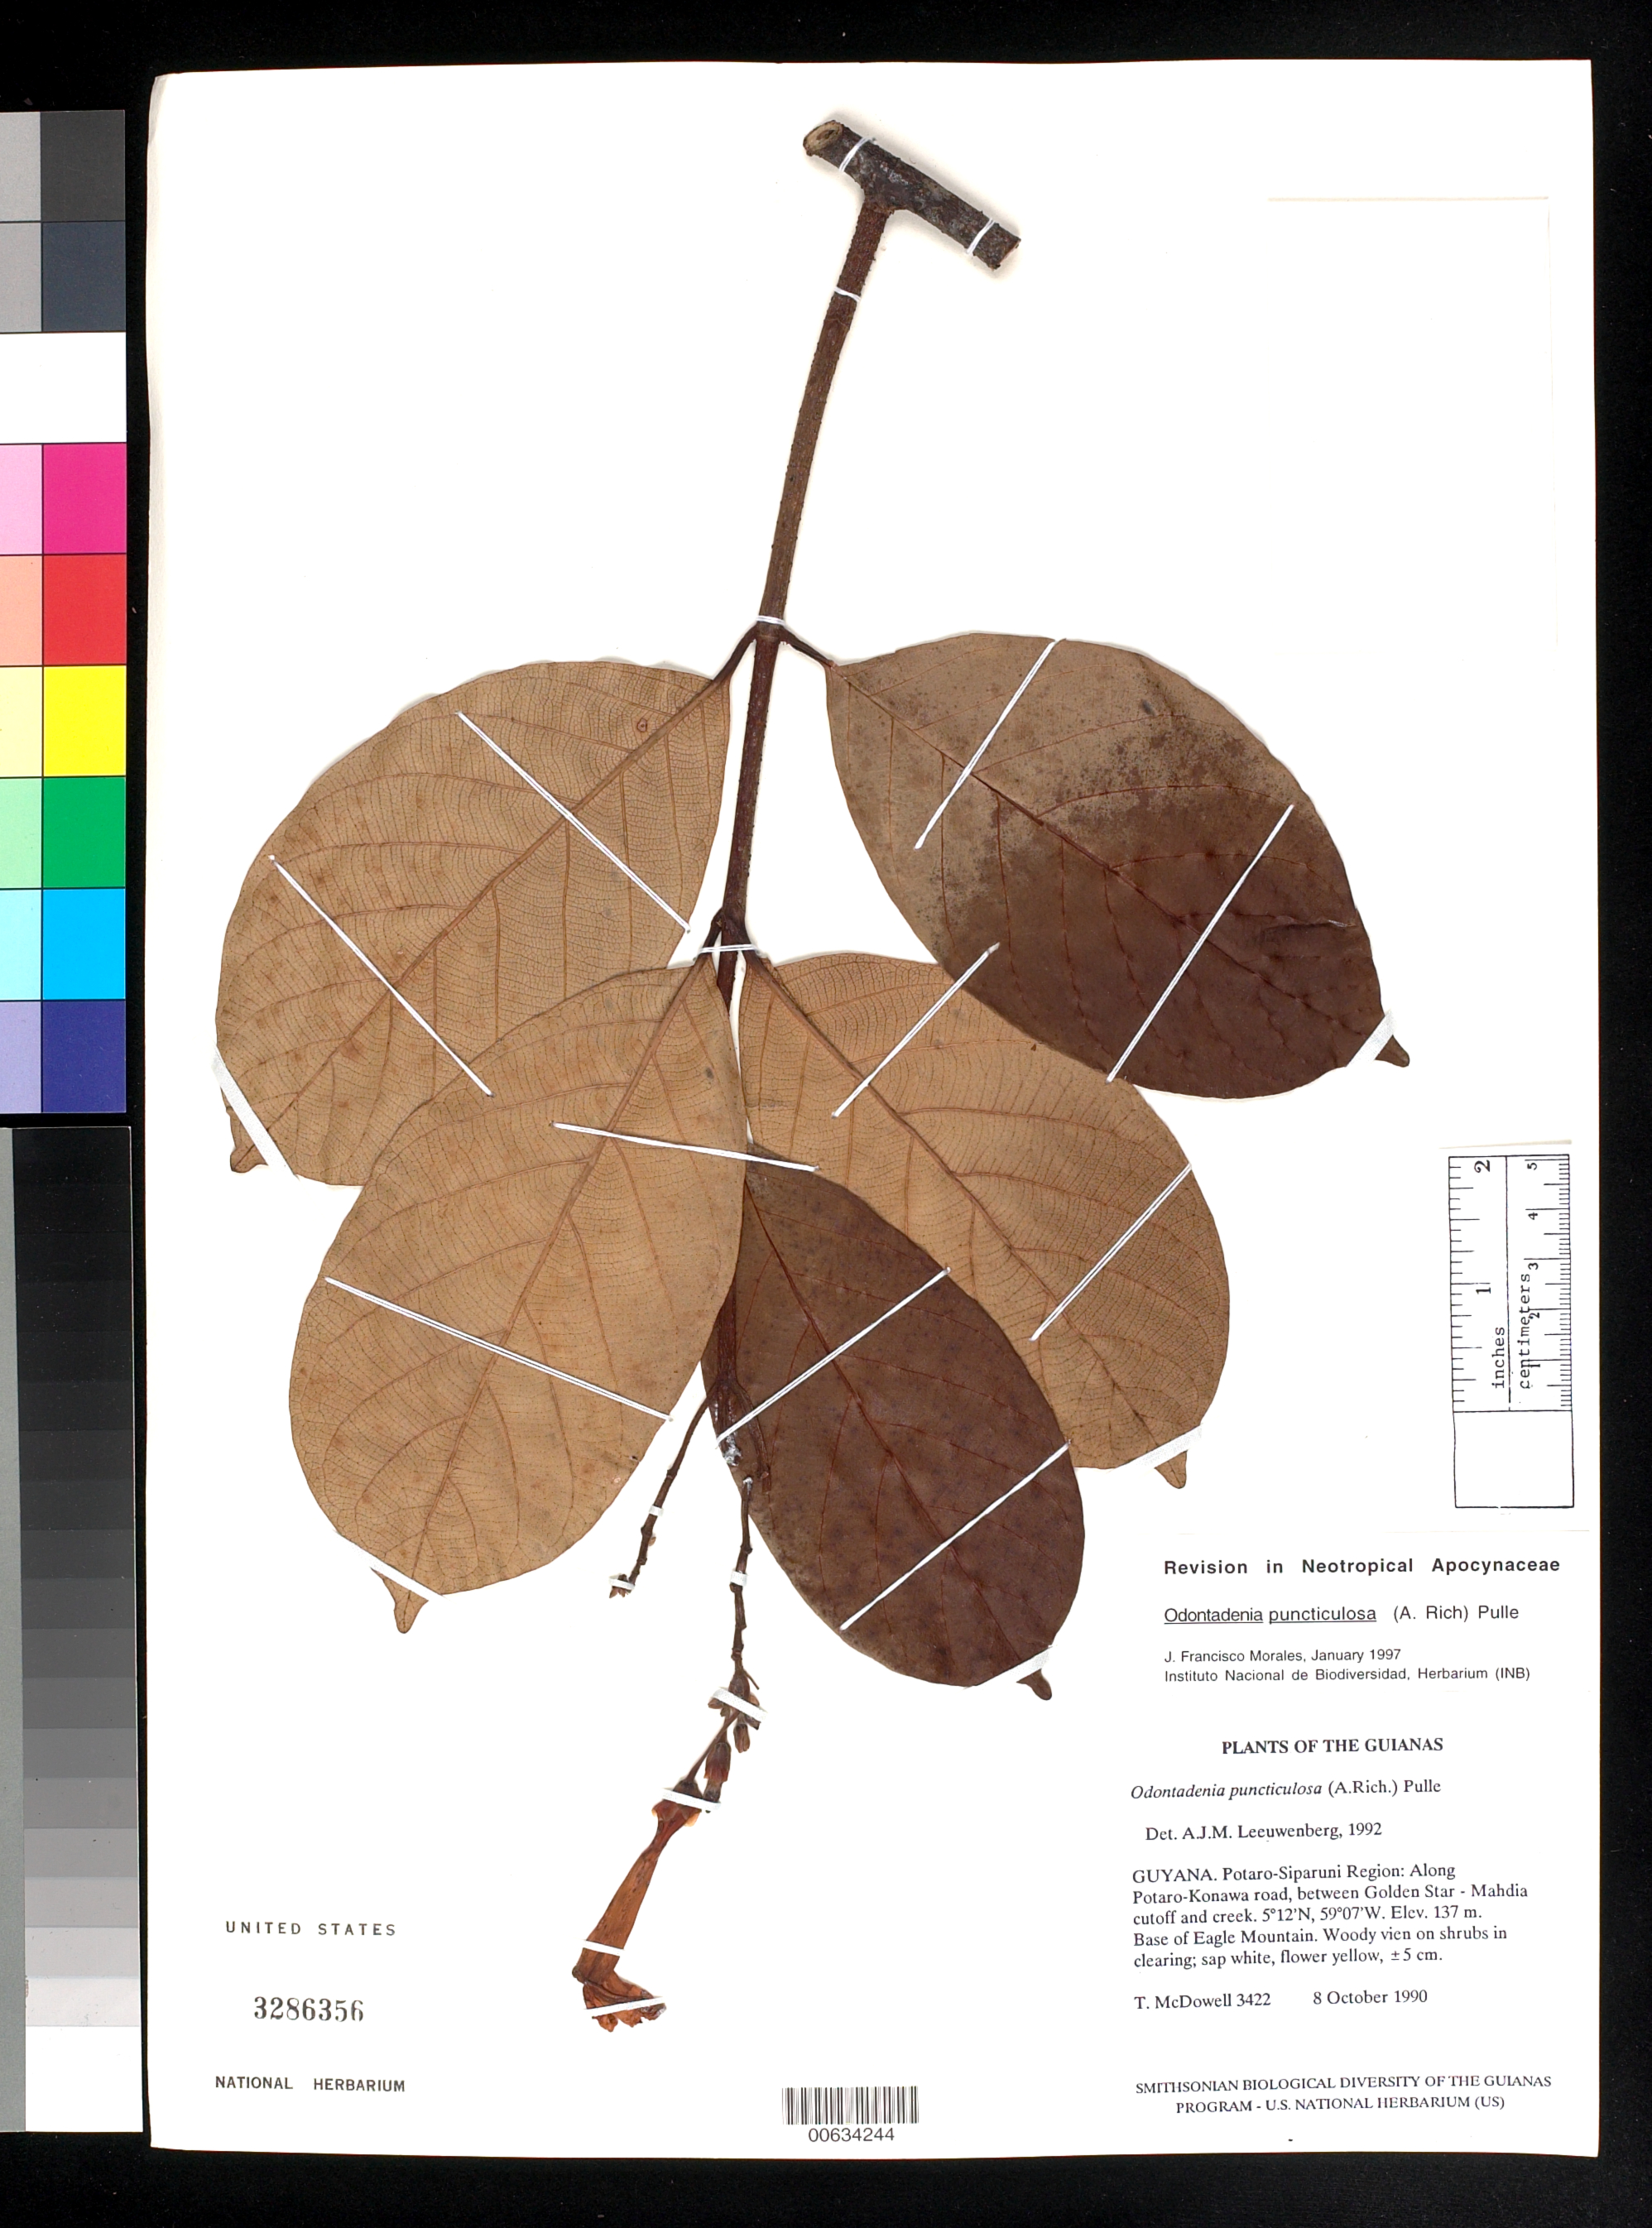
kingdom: Plantae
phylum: Tracheophyta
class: Magnoliopsida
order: Gentianales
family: Apocynaceae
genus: Odontadenia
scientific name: Odontadenia puncticulosa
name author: (Rich.) Pulle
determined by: Leeuwenberg, A. J. M.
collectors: T. McDowell & D. Gopaul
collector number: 3422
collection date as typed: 8 October 1990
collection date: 1990-10-08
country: Guyana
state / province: Potaro-Siparuni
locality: Along Potaro-Konawa road, between Golden Star - Mahdia cutoff and creek. Base of Eagle Mountain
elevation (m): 137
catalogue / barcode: US 3286356